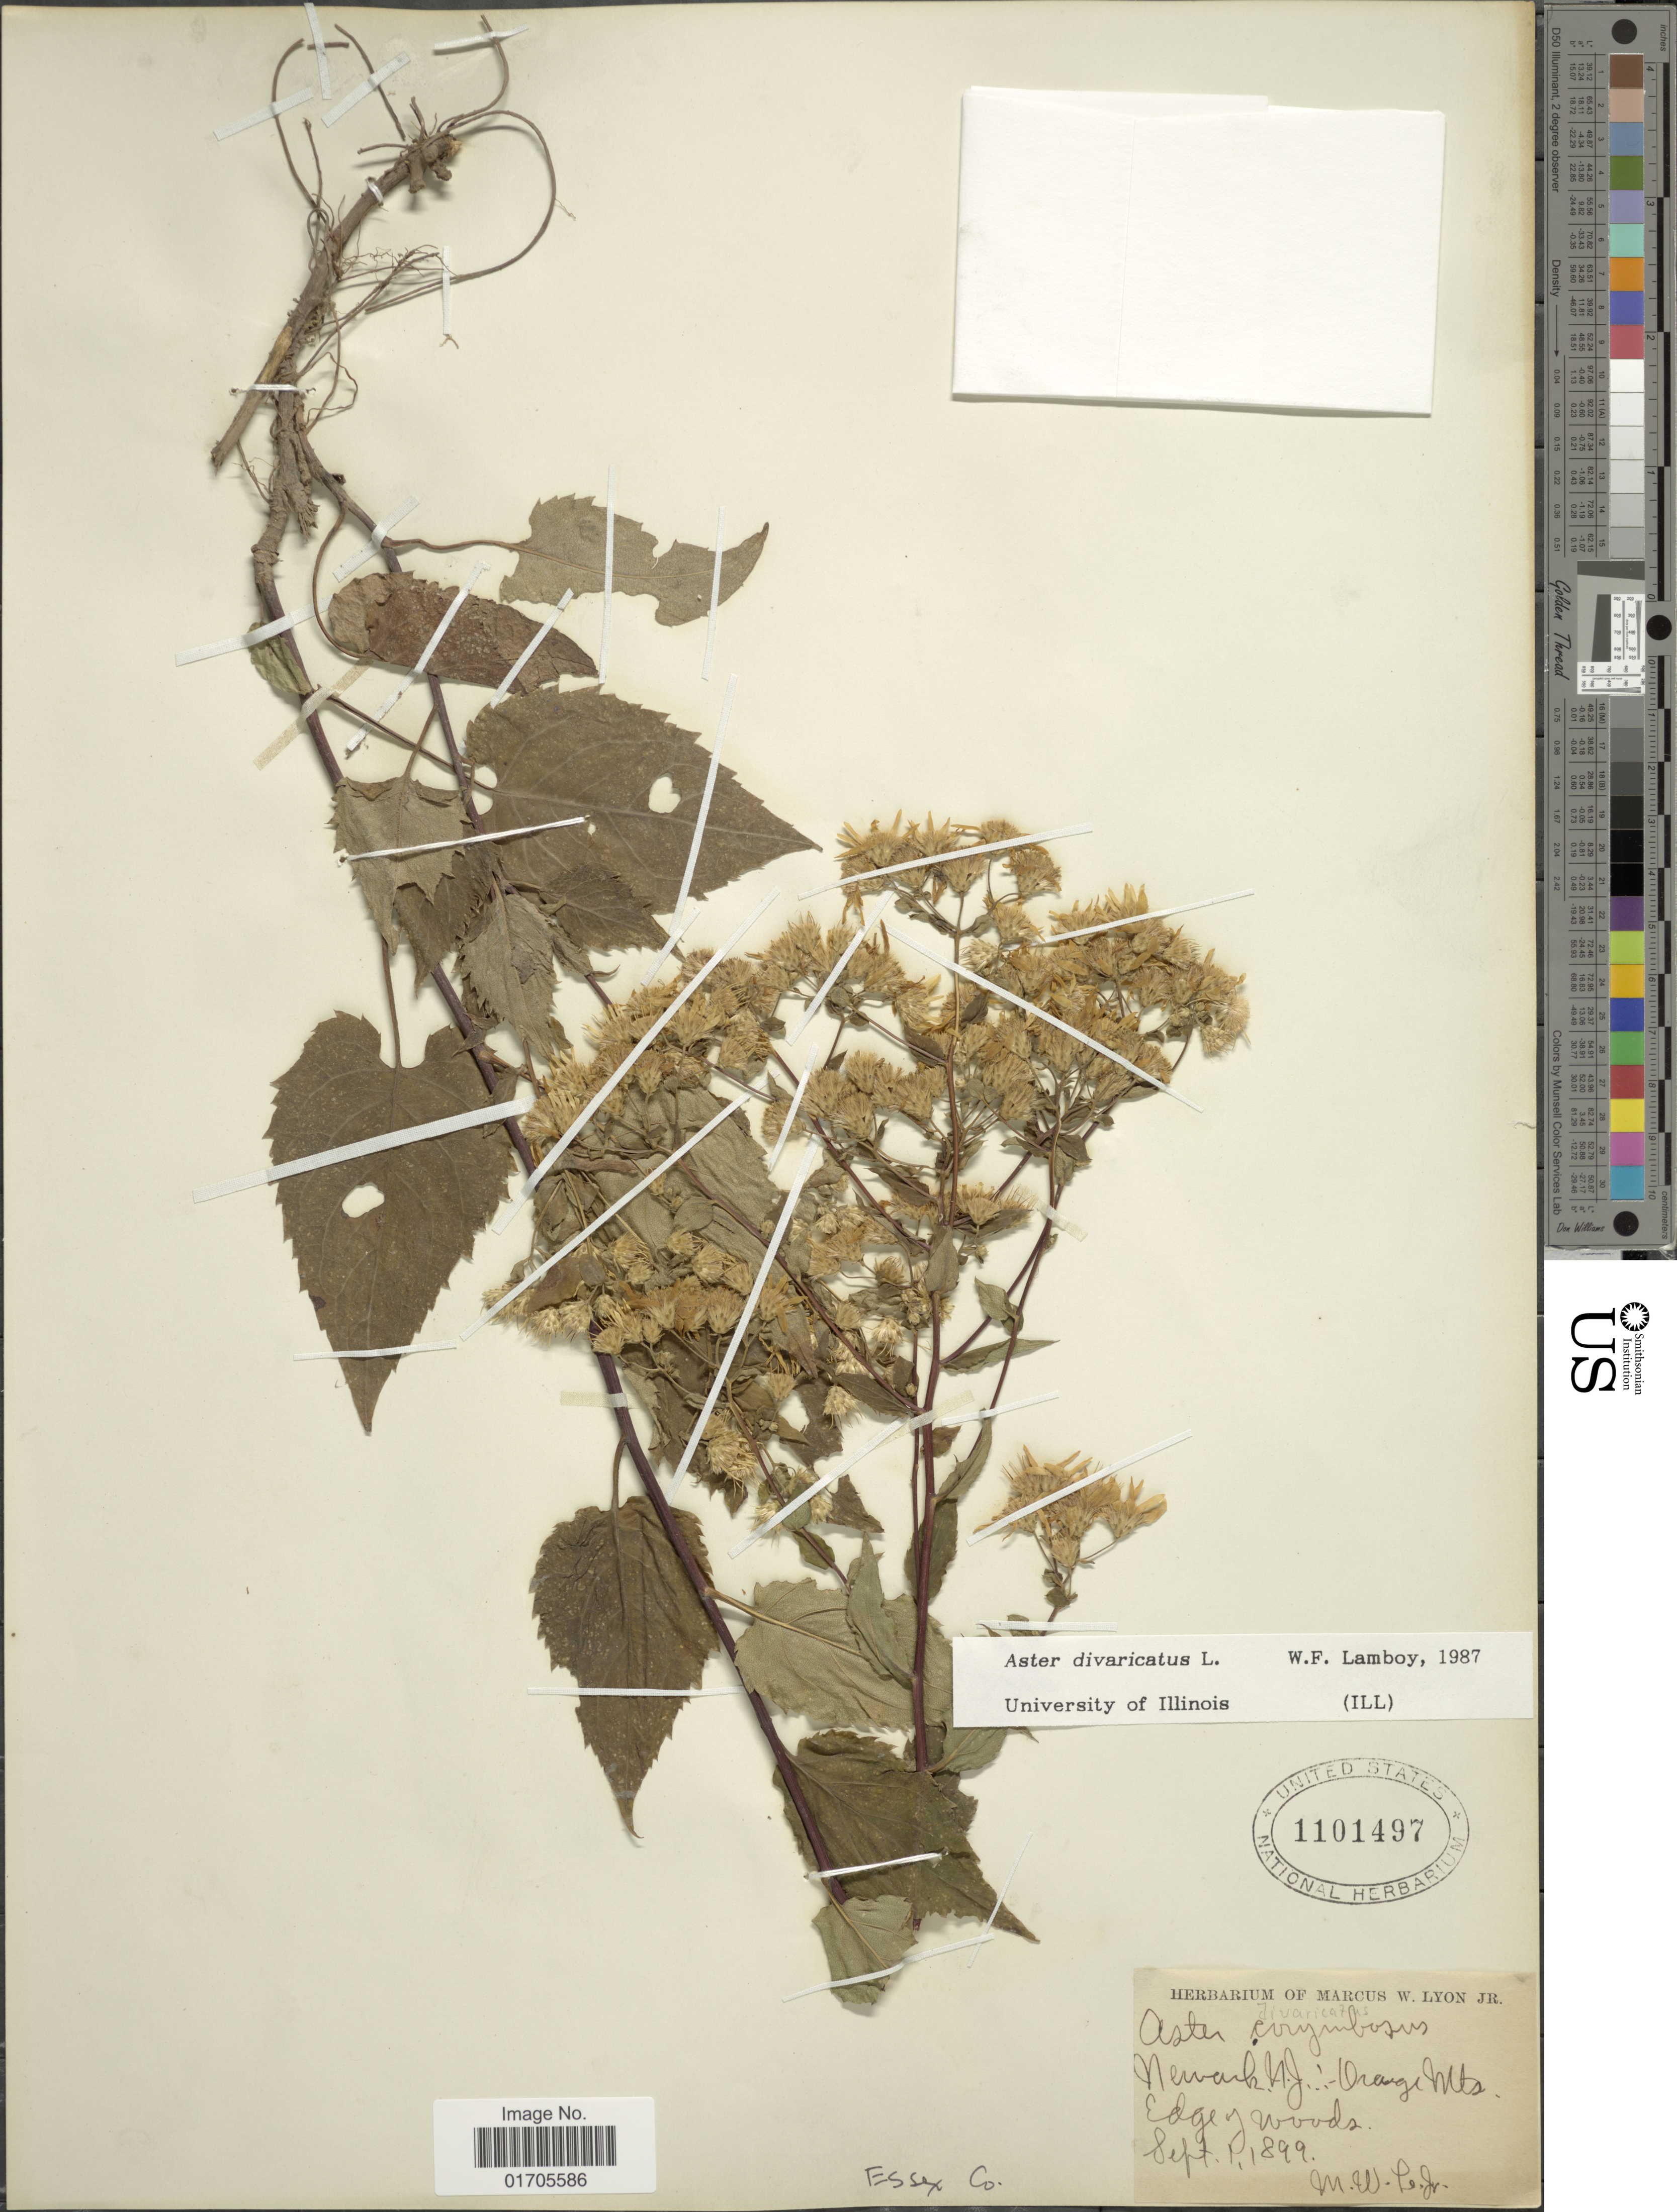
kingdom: Plantae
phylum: Tracheophyta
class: Magnoliopsida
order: Asterales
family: Asteraceae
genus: Eurybia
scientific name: Eurybia divaricata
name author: (L.) G.L. Nesom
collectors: M. W. Lyon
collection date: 1899-09-01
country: United States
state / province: New Jersey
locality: Newark, N.J., Orange Mts. Essex Co.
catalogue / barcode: US 1101497